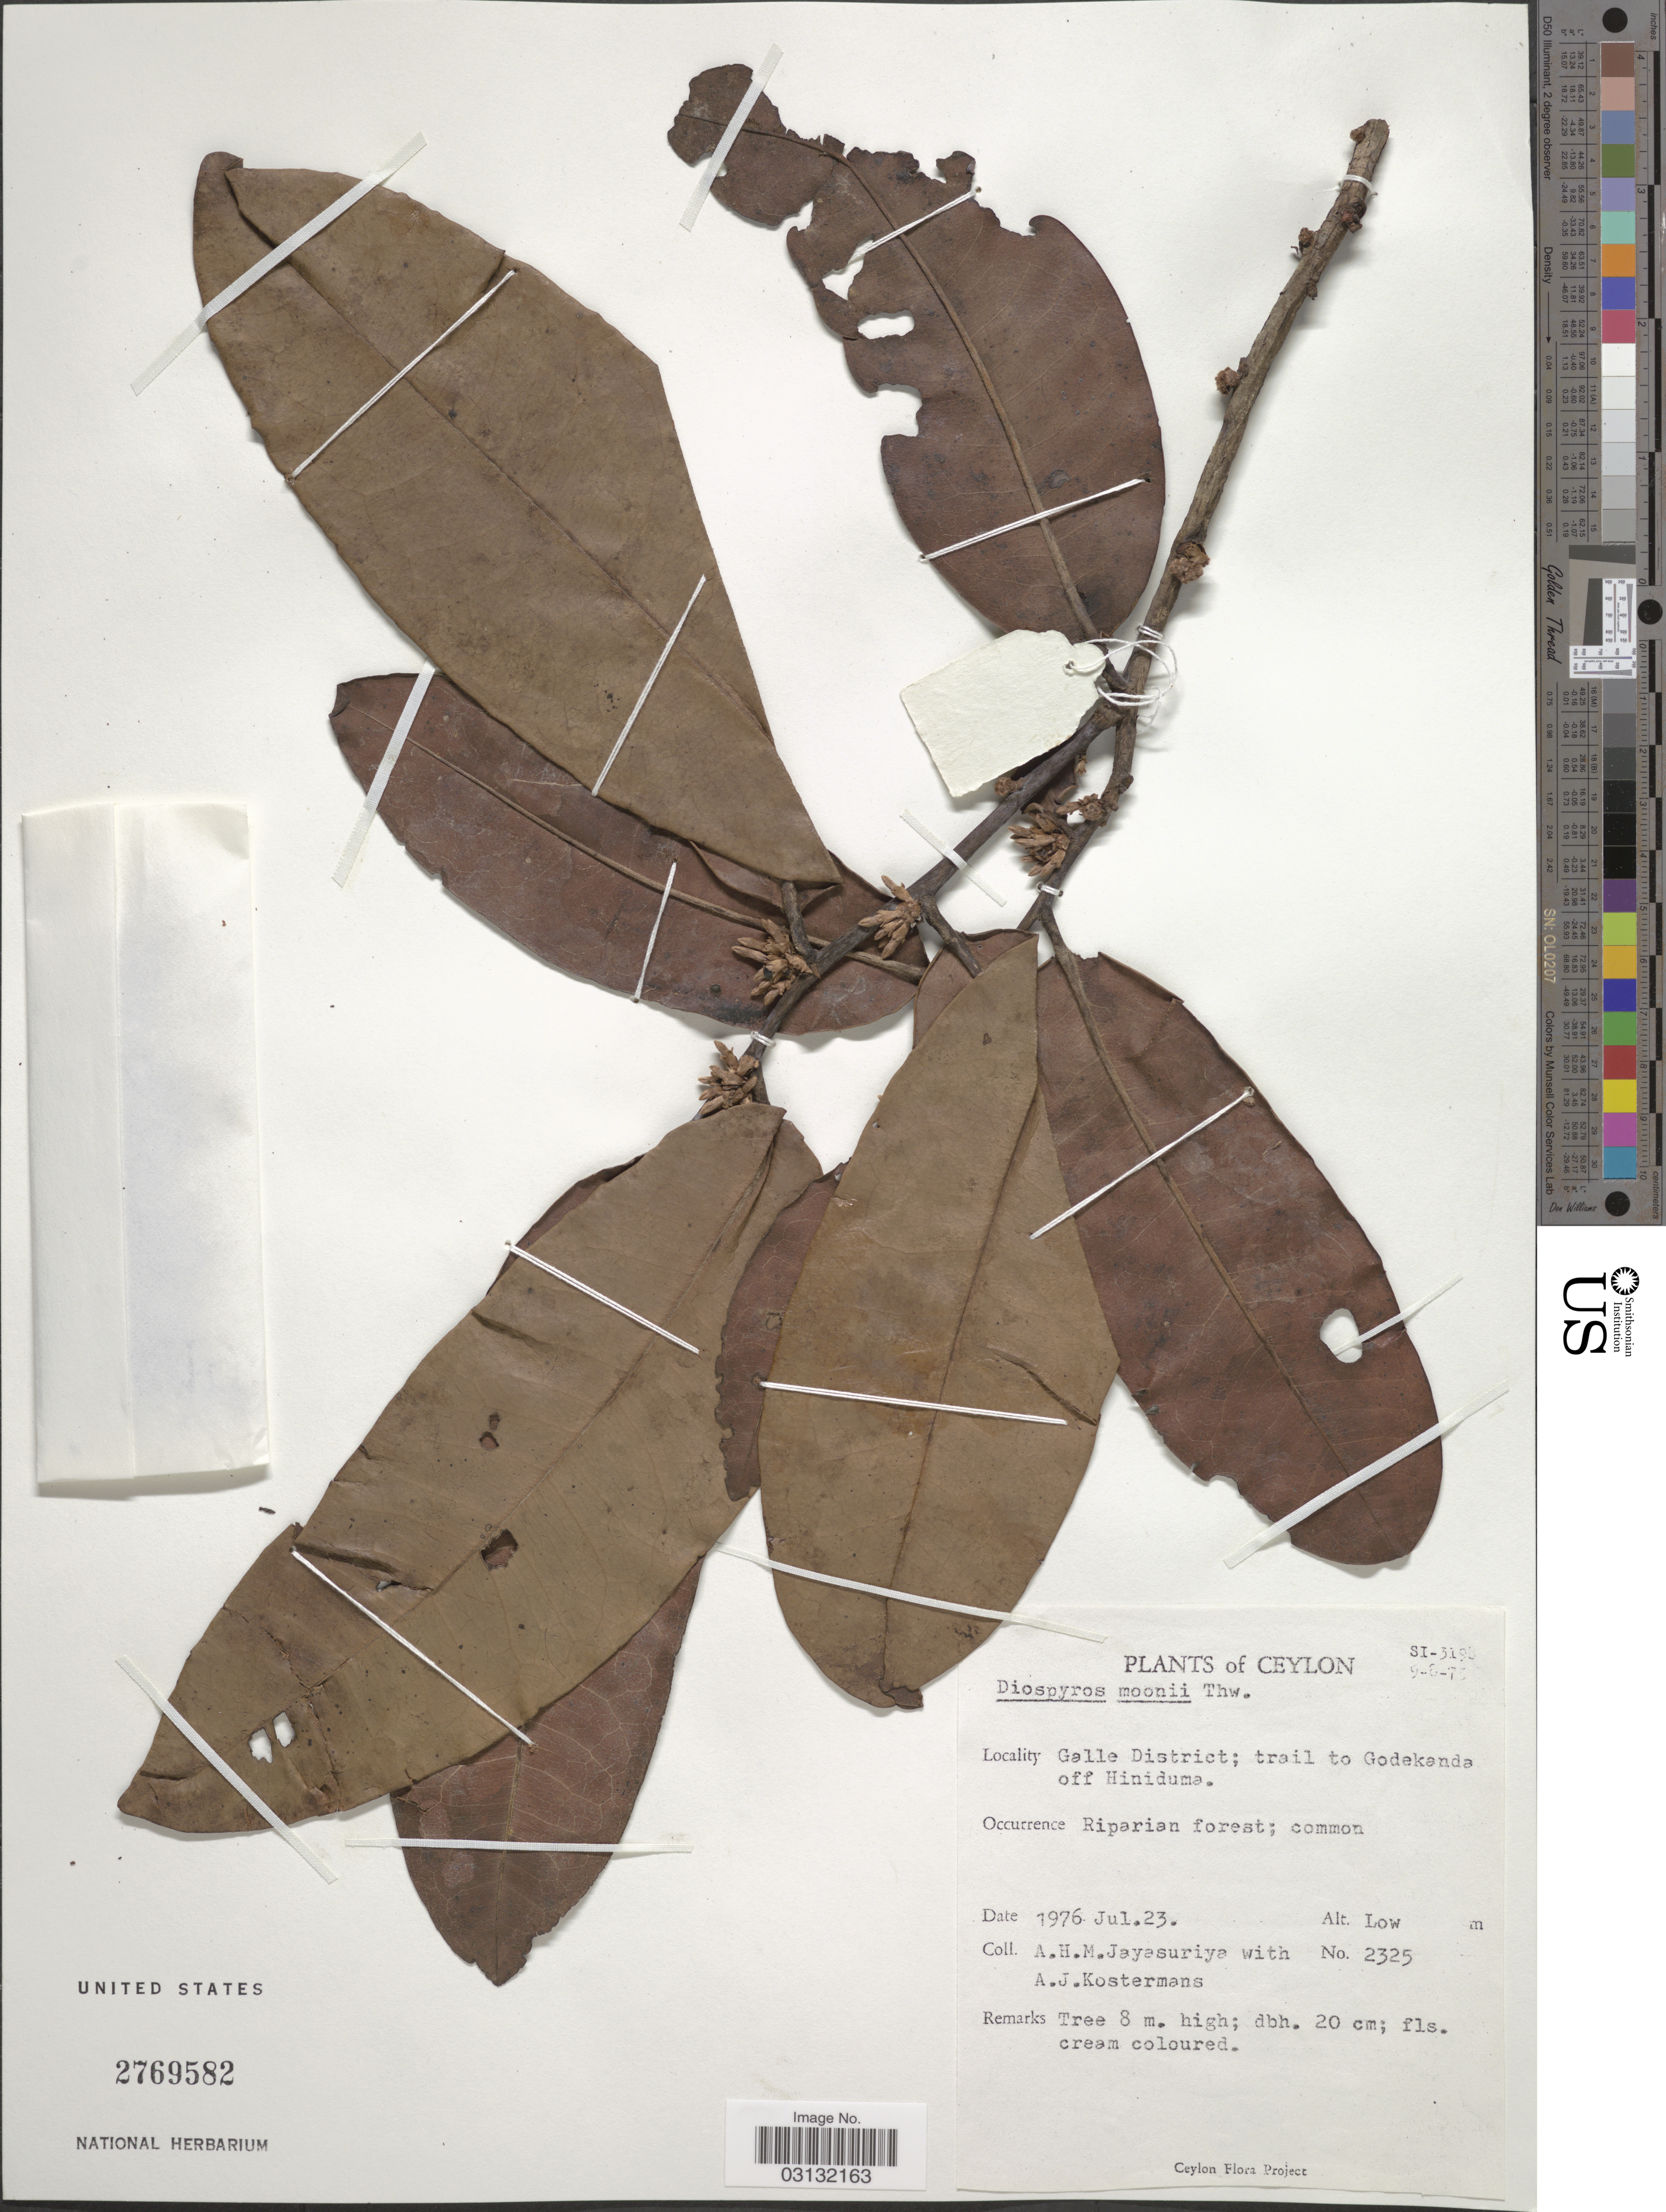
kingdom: Plantae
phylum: Tracheophyta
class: Magnoliopsida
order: Ericales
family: Ebenaceae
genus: Diospyros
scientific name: Diospyros moonii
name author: Thwaites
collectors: A. H. Jayasuriya & A. J. G. Kostermans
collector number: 2325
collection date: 1976-07-23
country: Sri Lanka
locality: Ceylon, Galle District; trail to Godekanda off Hiniduma.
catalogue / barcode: US 2769582